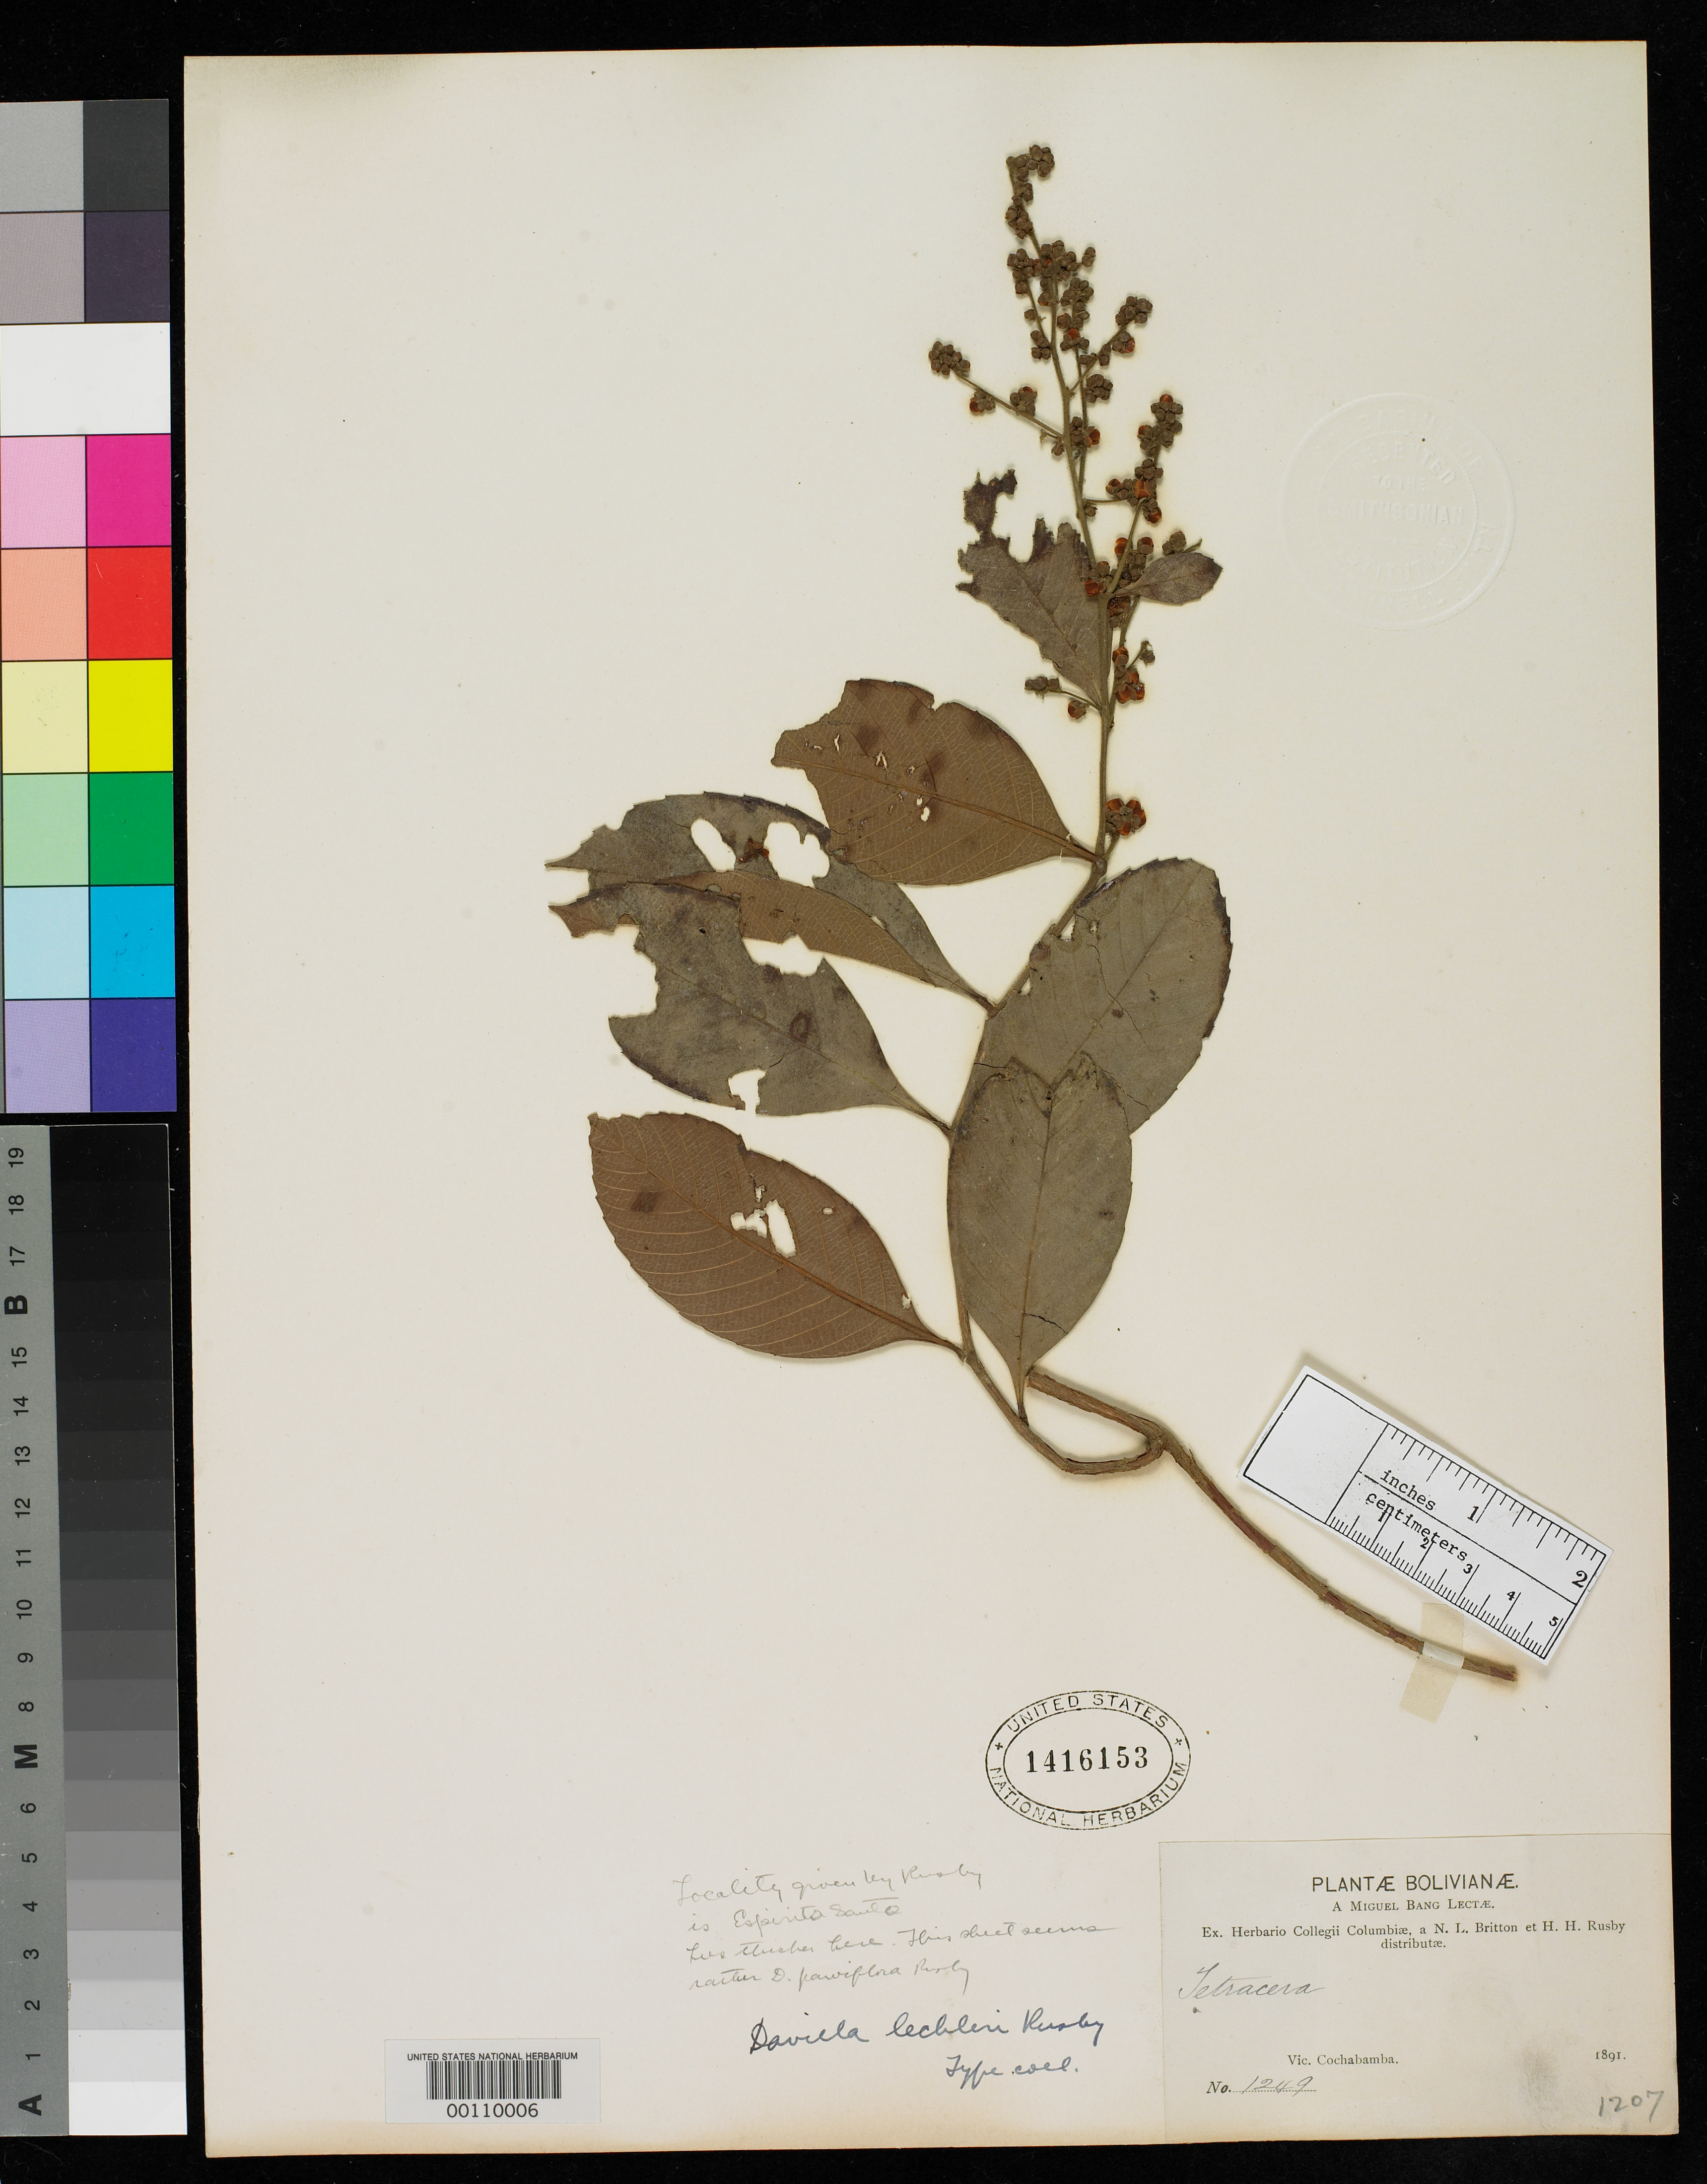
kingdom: Plantae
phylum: Tracheophyta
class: Magnoliopsida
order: Dilleniales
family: Dilleniaceae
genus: Davilla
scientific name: Davilla lechleri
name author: Rusby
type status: Isotype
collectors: M. Bang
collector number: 1249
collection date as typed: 1891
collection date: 1891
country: Bolivia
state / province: Cochabamba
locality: Near Cochabamba.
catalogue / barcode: US 1416153